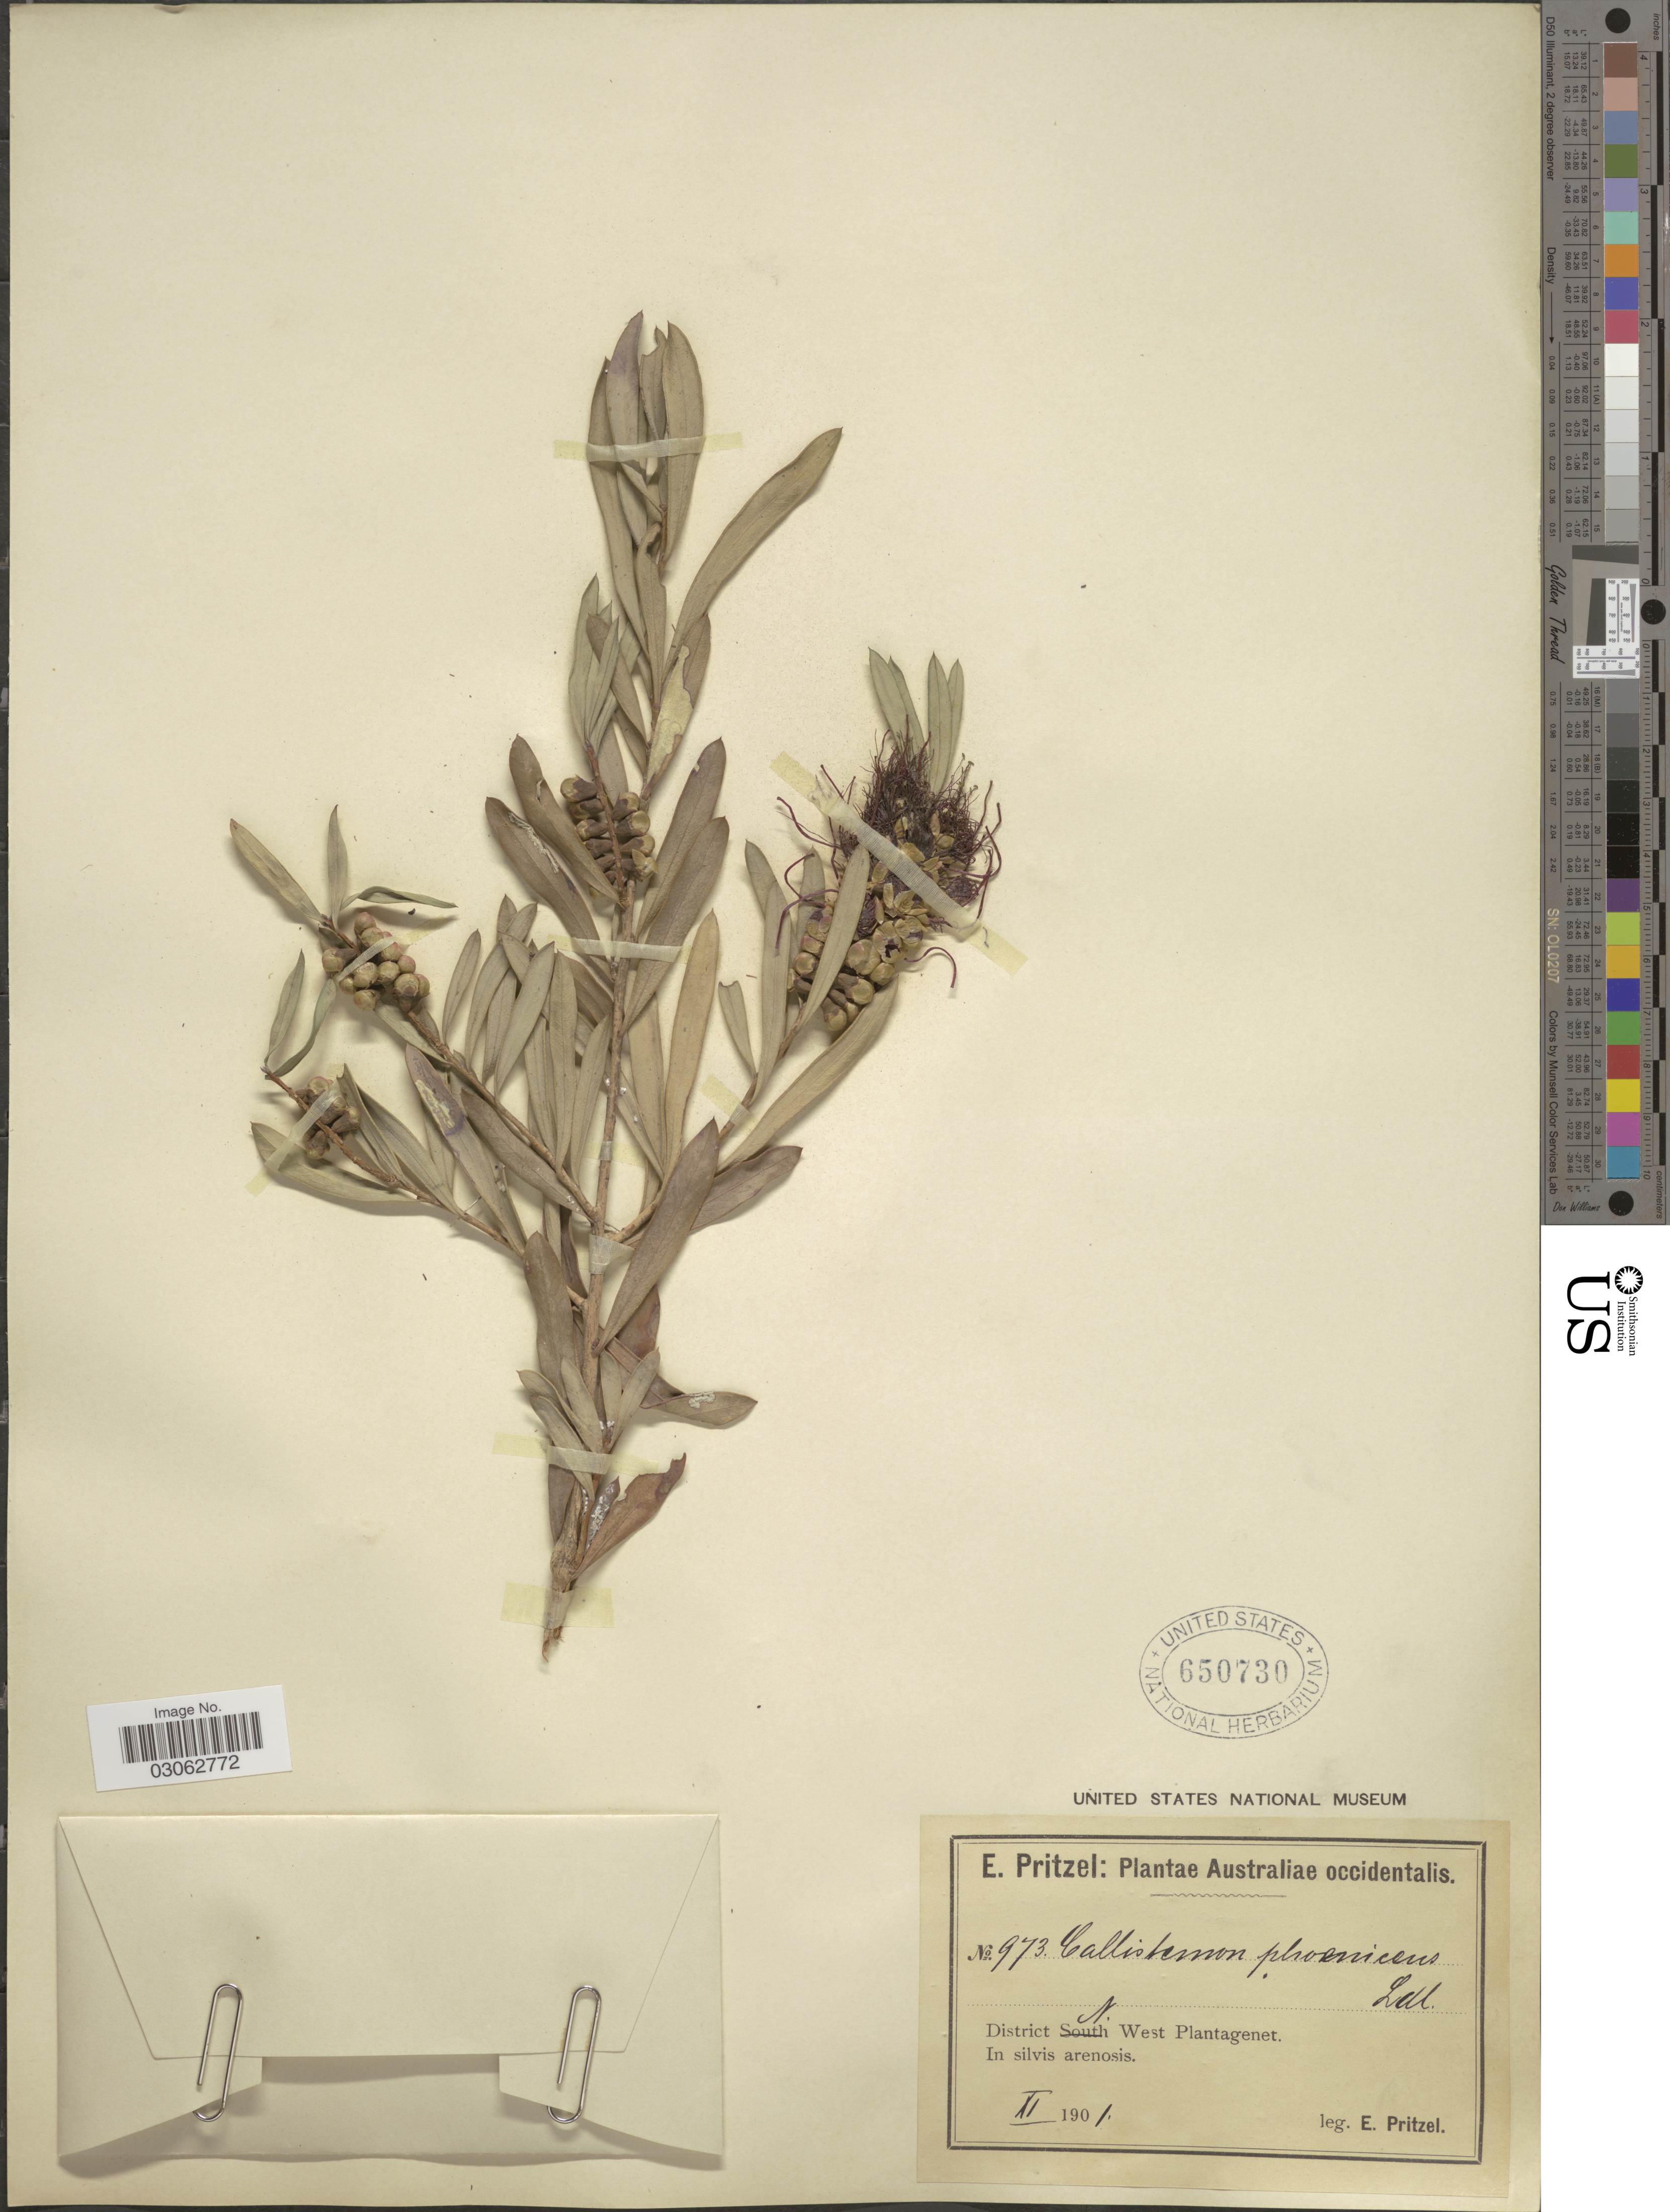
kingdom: Plantae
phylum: Tracheophyta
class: Magnoliopsida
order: Myrtales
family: Myrtaceae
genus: Callistemon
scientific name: Callistemon phoeniceum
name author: Lindl.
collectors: E. G. Pritzel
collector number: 973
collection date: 1901-11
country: Australia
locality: Australiae occidentalis. District N. West Plantagenet.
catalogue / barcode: US 650730